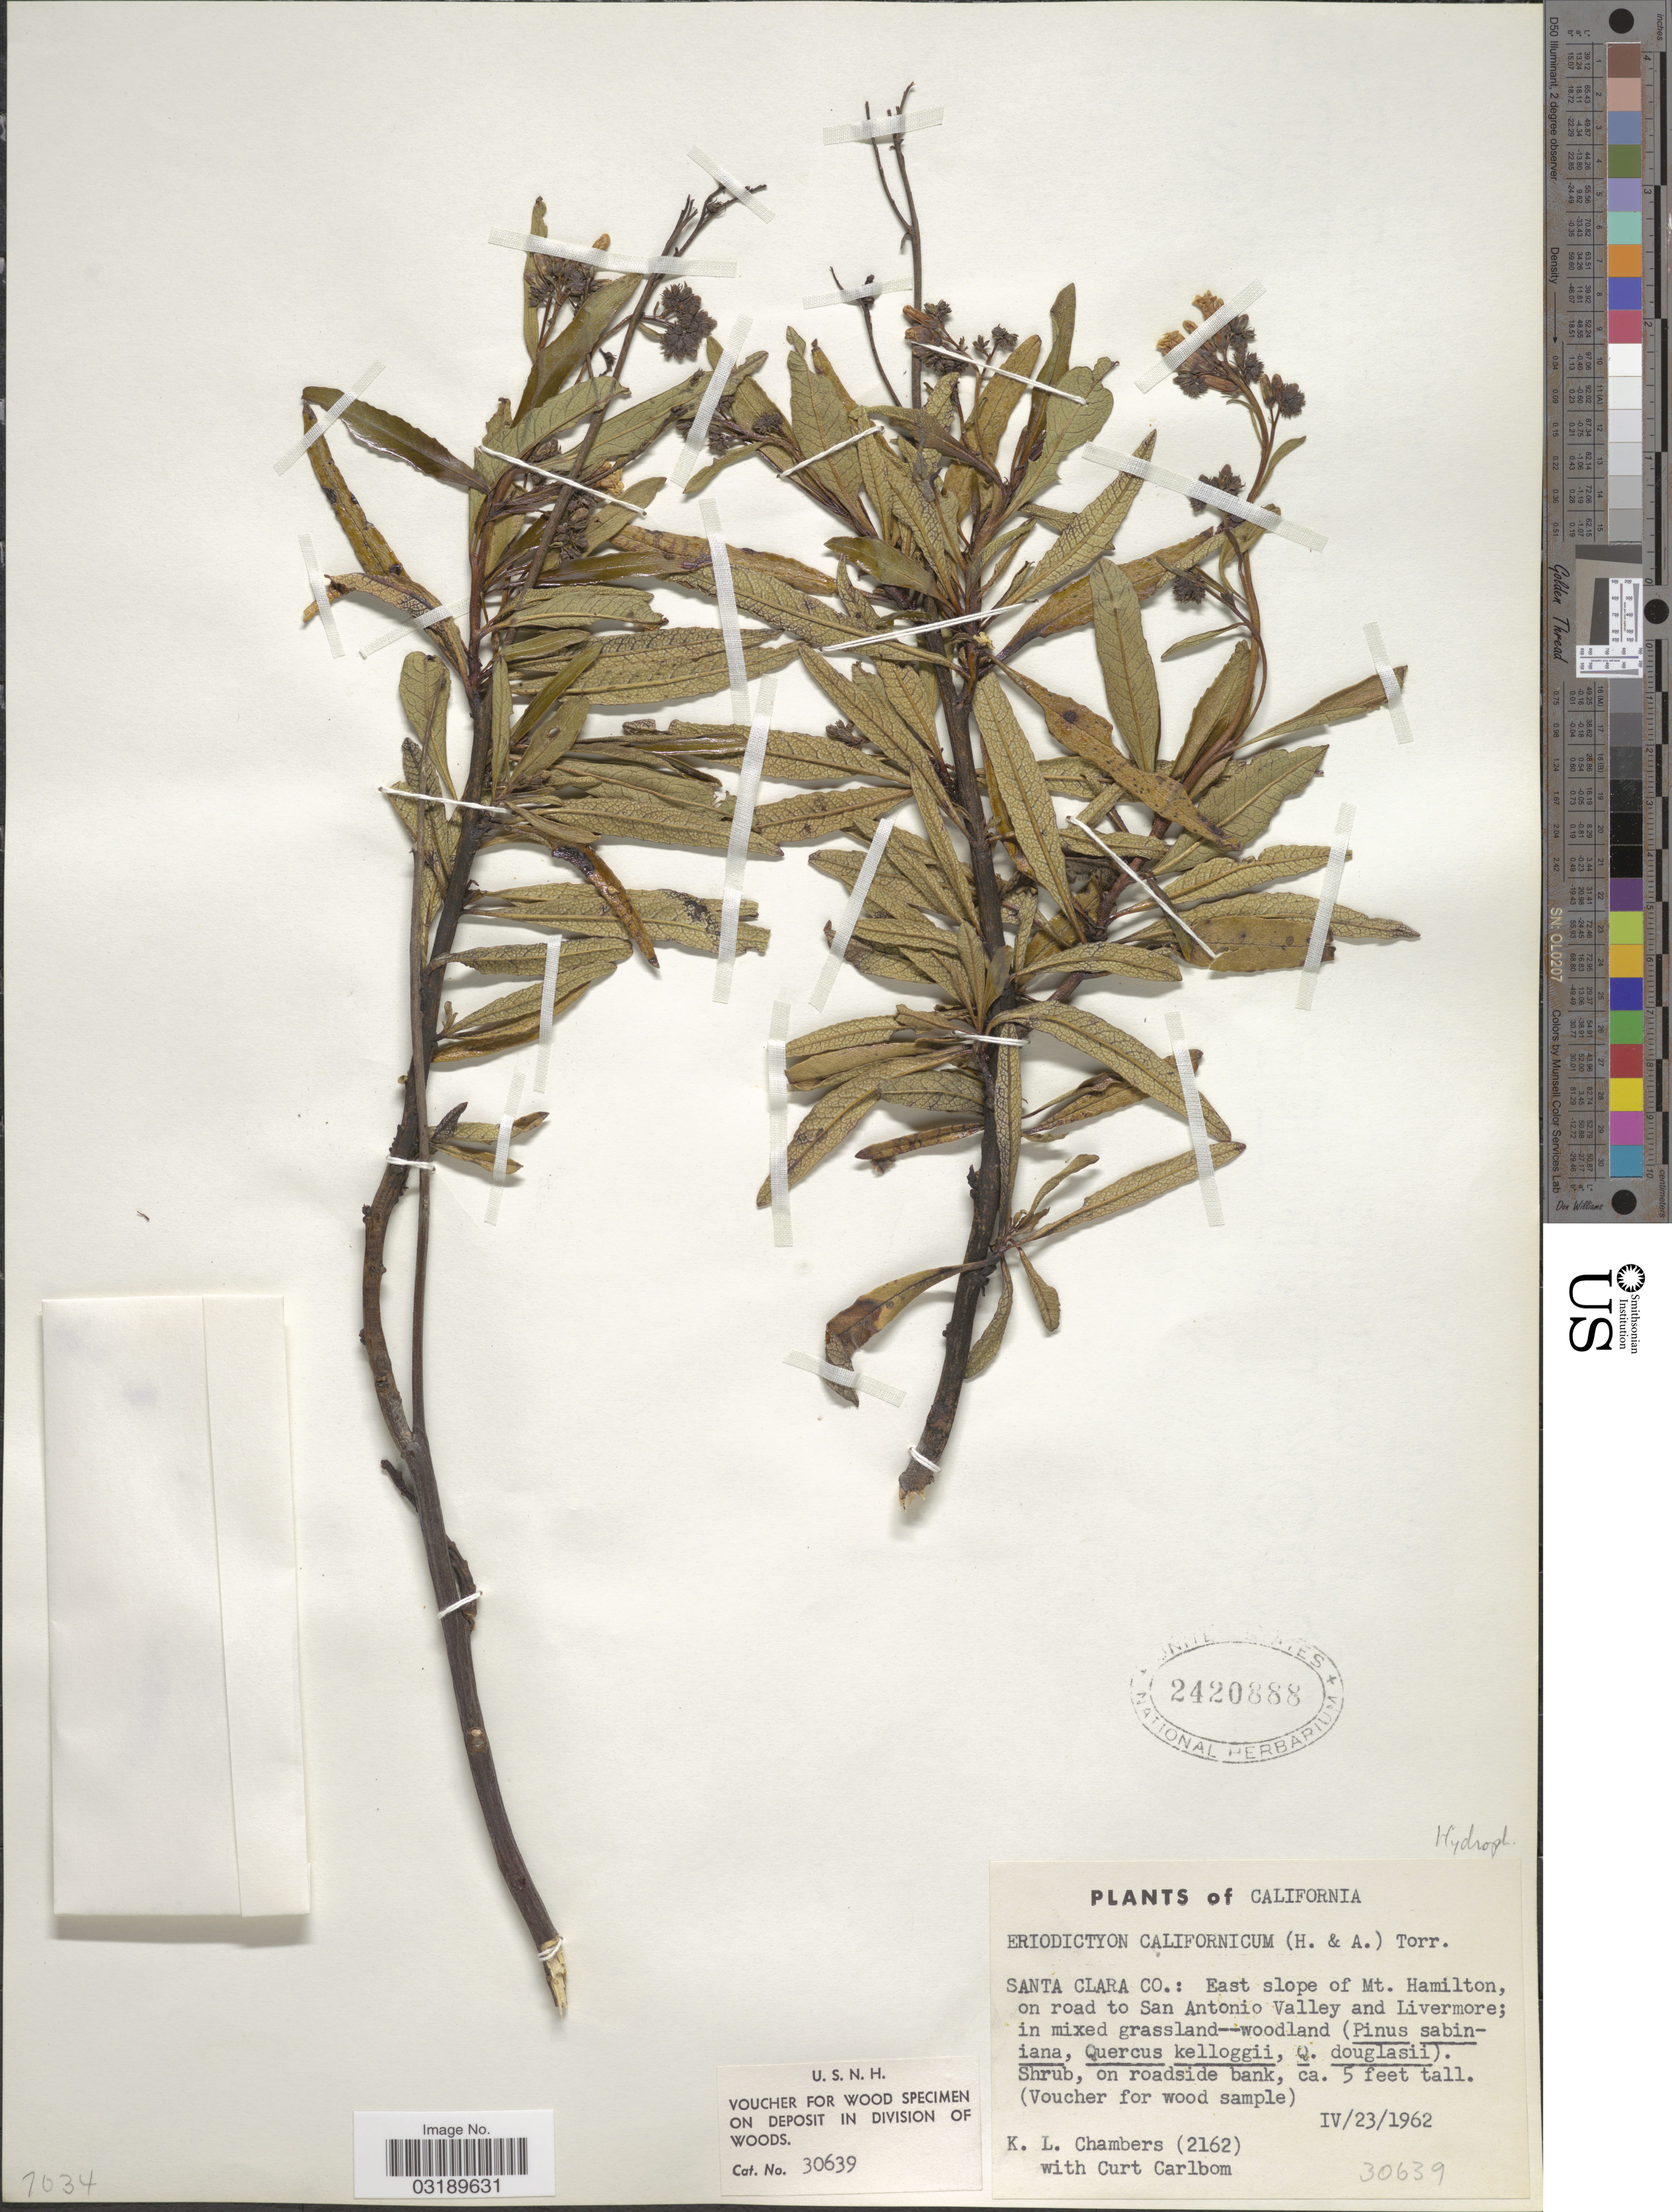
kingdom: Plantae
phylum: Tracheophyta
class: Magnoliopsida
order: Boraginales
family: Namaceae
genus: Eriodictyon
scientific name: Eriodictyon californicum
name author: (Hook. & Arn.) Torr.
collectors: K. Chambers & C. Carlbom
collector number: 2162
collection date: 1962-04-23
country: United States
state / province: California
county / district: Santa Clara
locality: Santa Clara Co.: East slope of Mt. Hamilton, on road to San Antonio Valley and Livermore.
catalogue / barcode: US 2420888